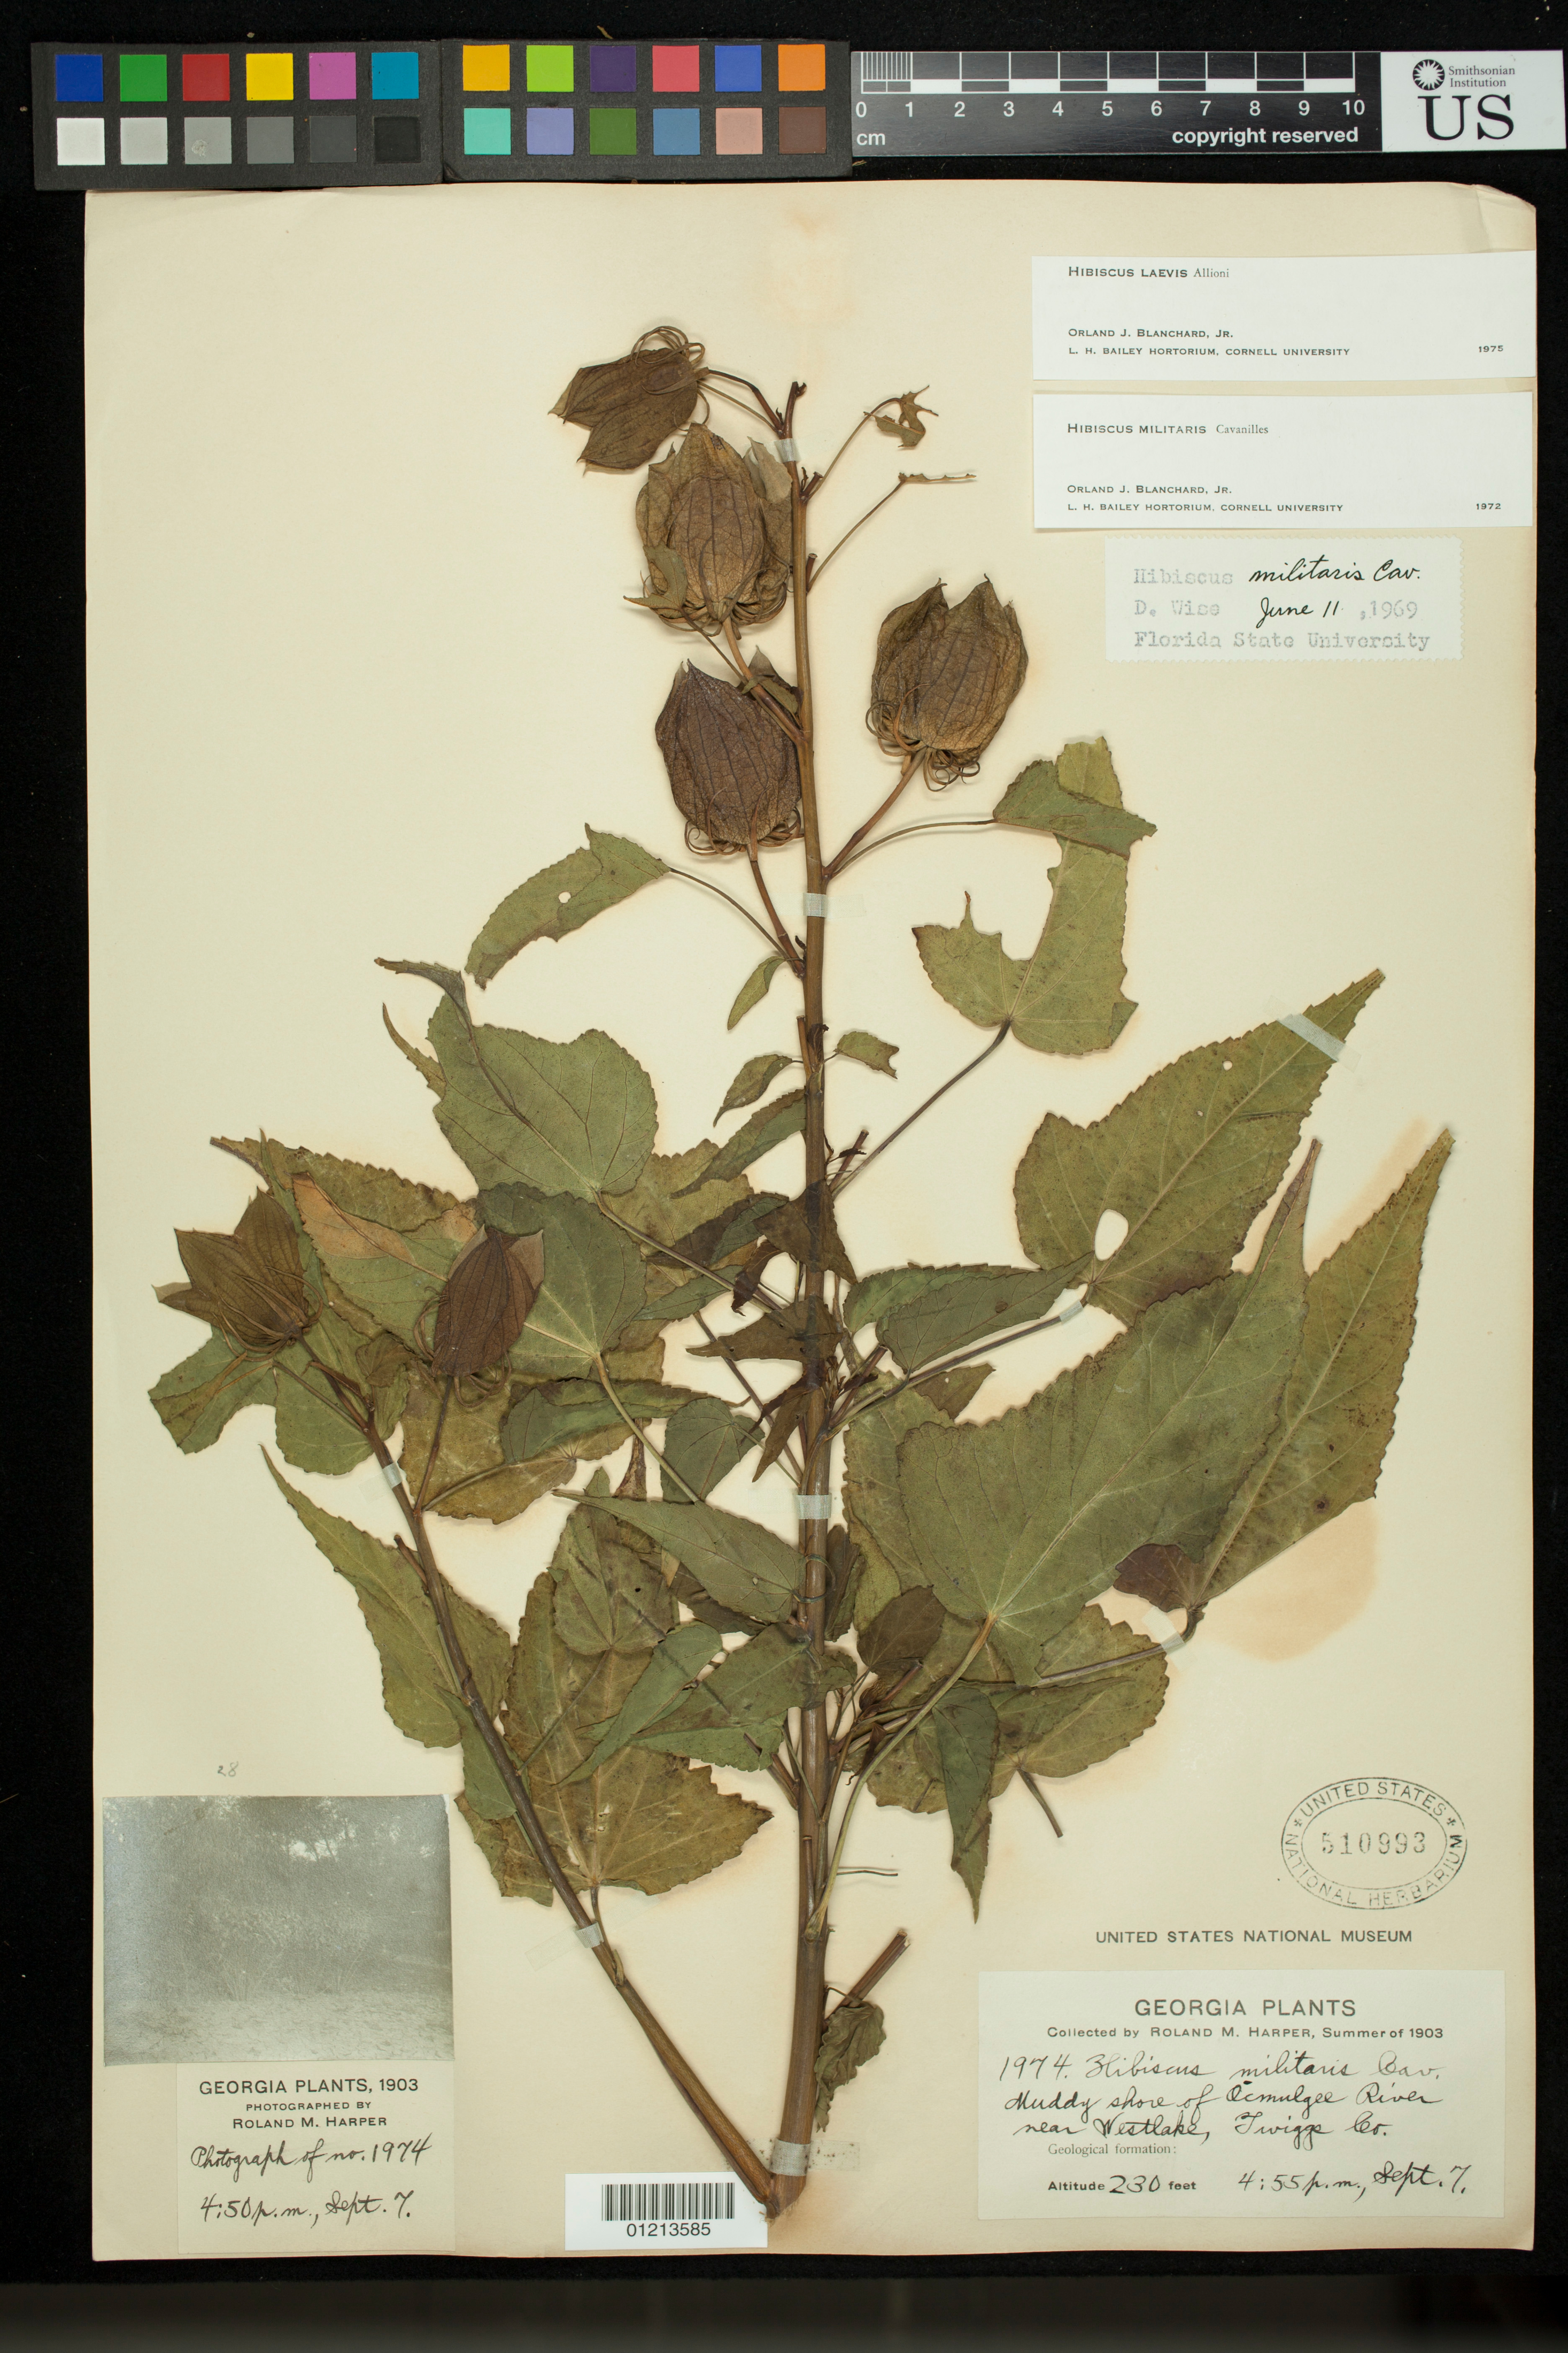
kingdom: Plantae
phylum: Tracheophyta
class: Magnoliopsida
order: Malvales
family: Malvaceae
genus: Hibiscus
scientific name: Hibiscus laevis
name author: All.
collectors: R. M. Harper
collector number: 1974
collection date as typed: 09 Jul 1903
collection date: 1903-07-09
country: United States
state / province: Georgia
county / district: Twiggs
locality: Muddy shore of Ocmulgee River, near Westlake, Twiggs Co.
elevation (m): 70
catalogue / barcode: US 510993